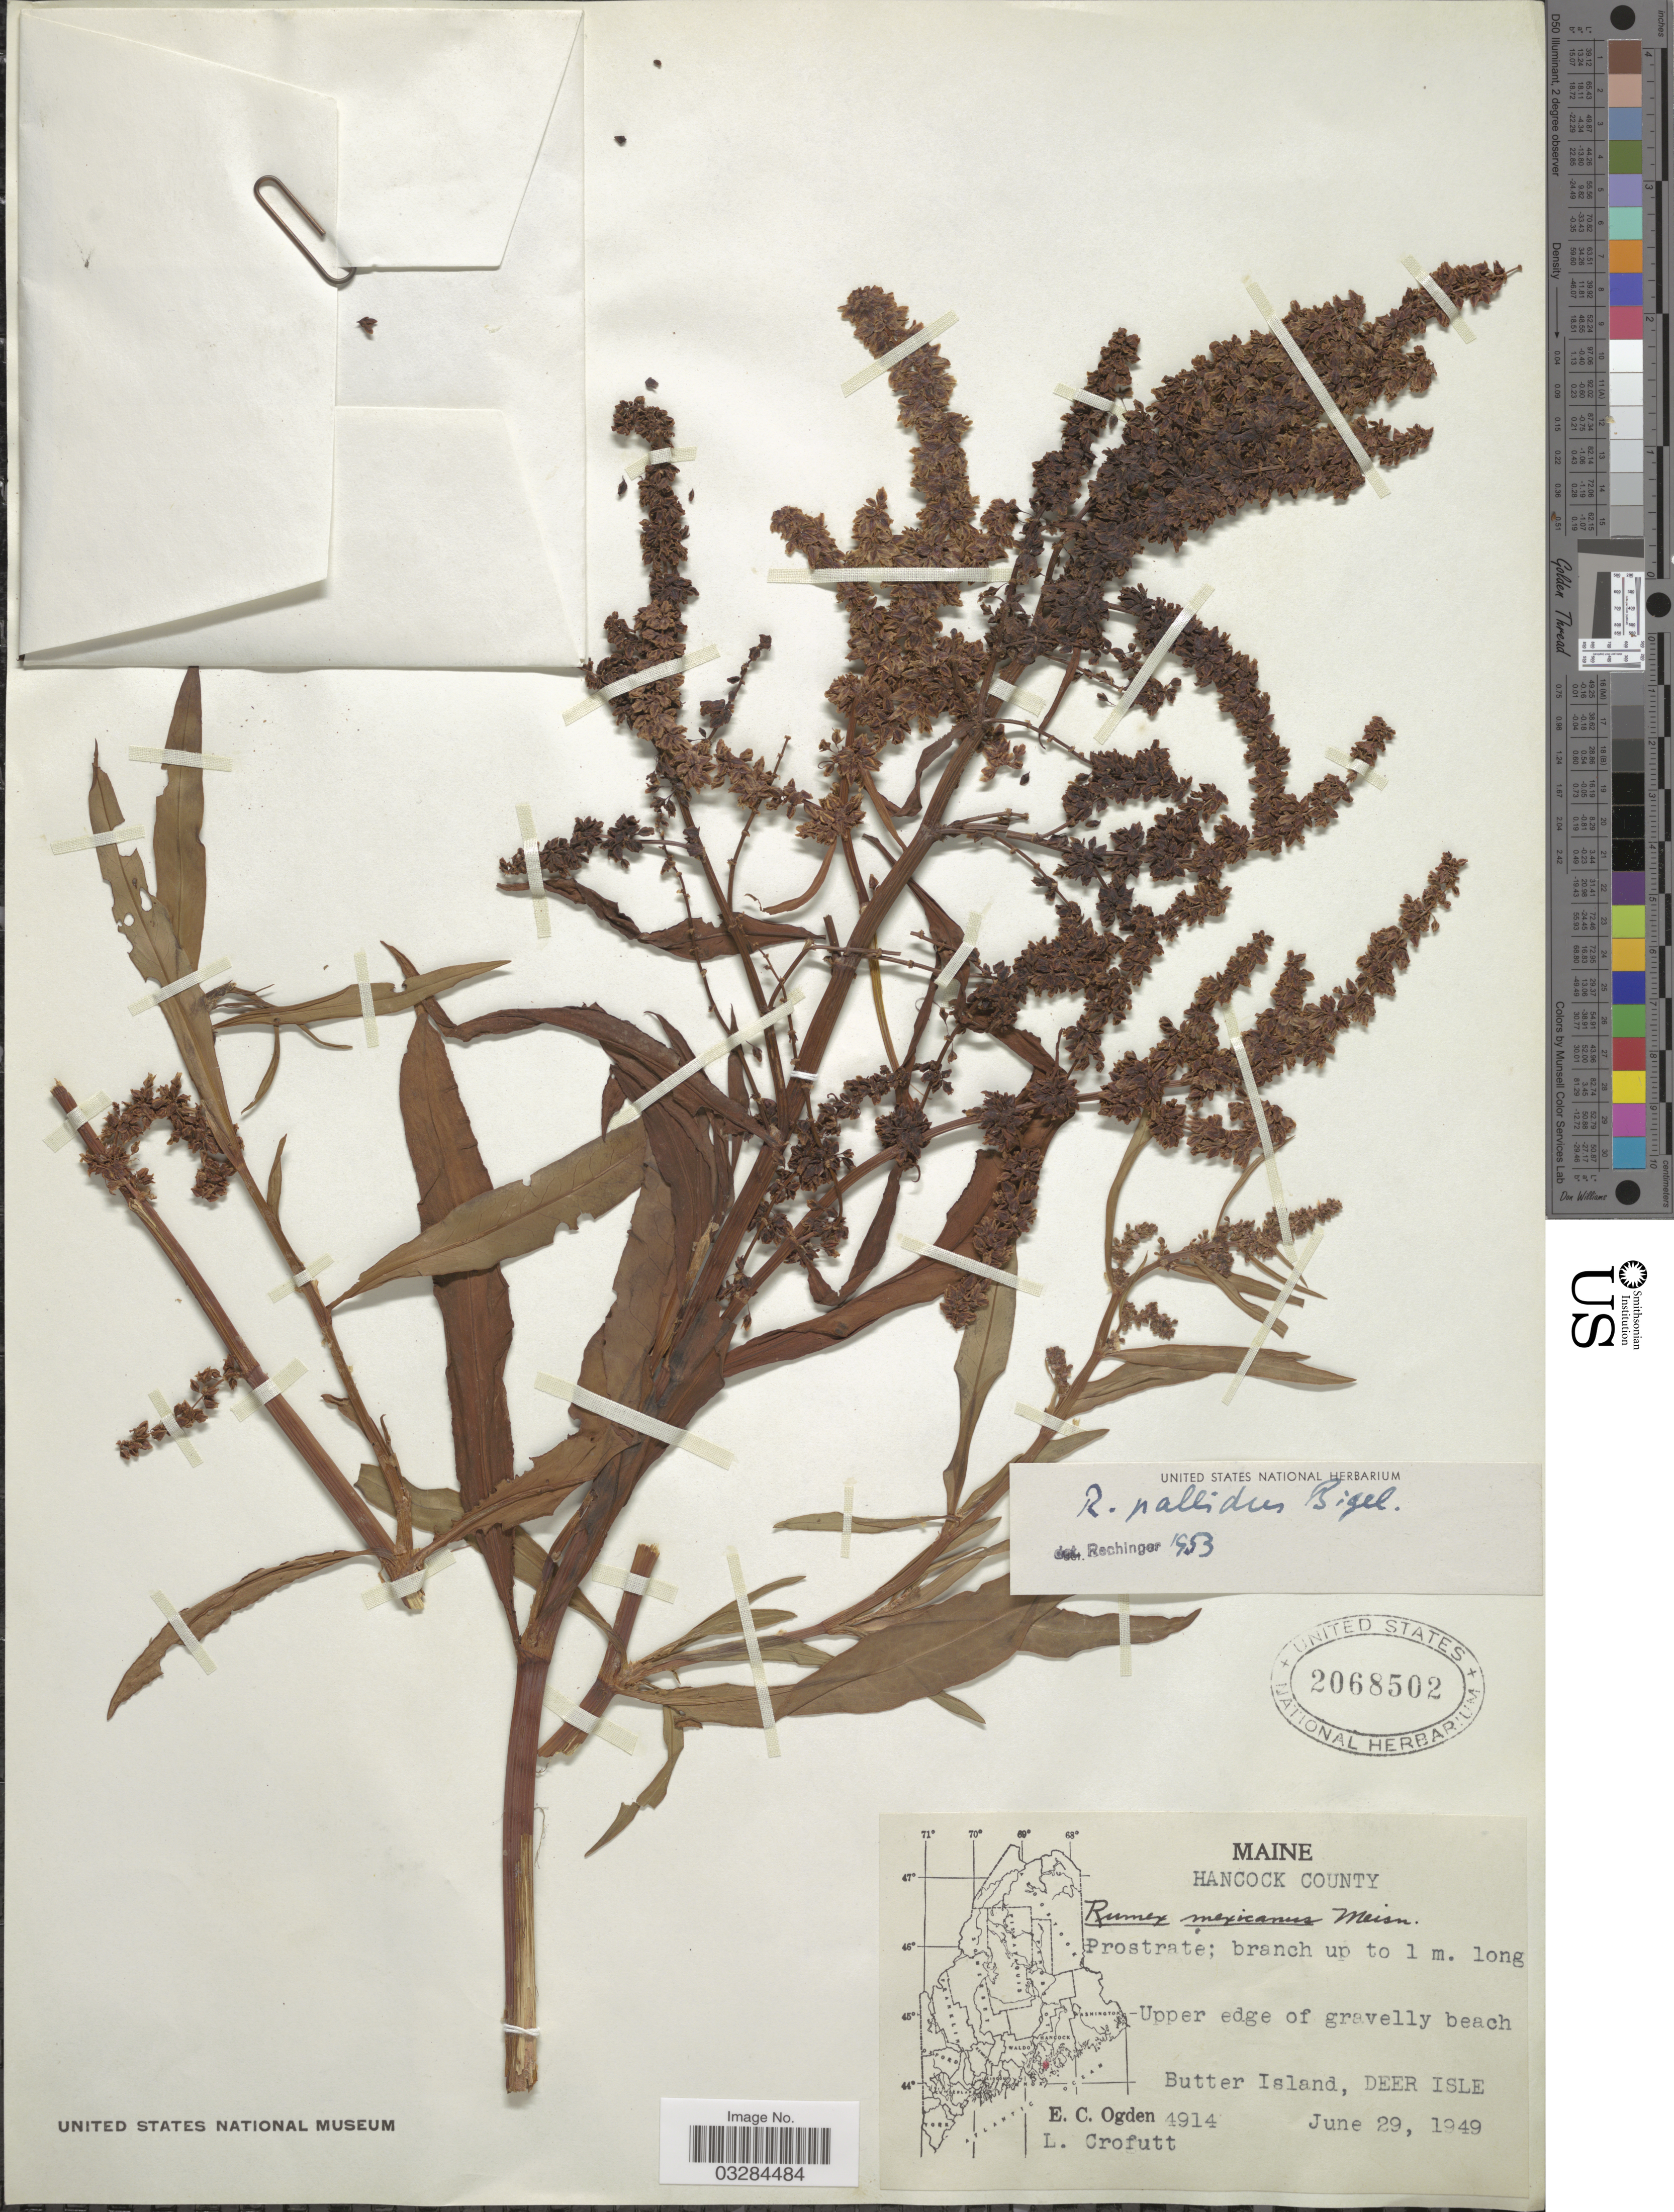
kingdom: Plantae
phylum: Tracheophyta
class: Magnoliopsida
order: Caryophyllales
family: Polygonaceae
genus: Rumex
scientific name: Rumex pallidus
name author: Bigelow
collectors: E. Ogden & L. Crofutt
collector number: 4914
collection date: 1949-06-29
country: United States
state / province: Maine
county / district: Hancock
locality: Butter Island, Deer Isle.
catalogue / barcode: US 2068502